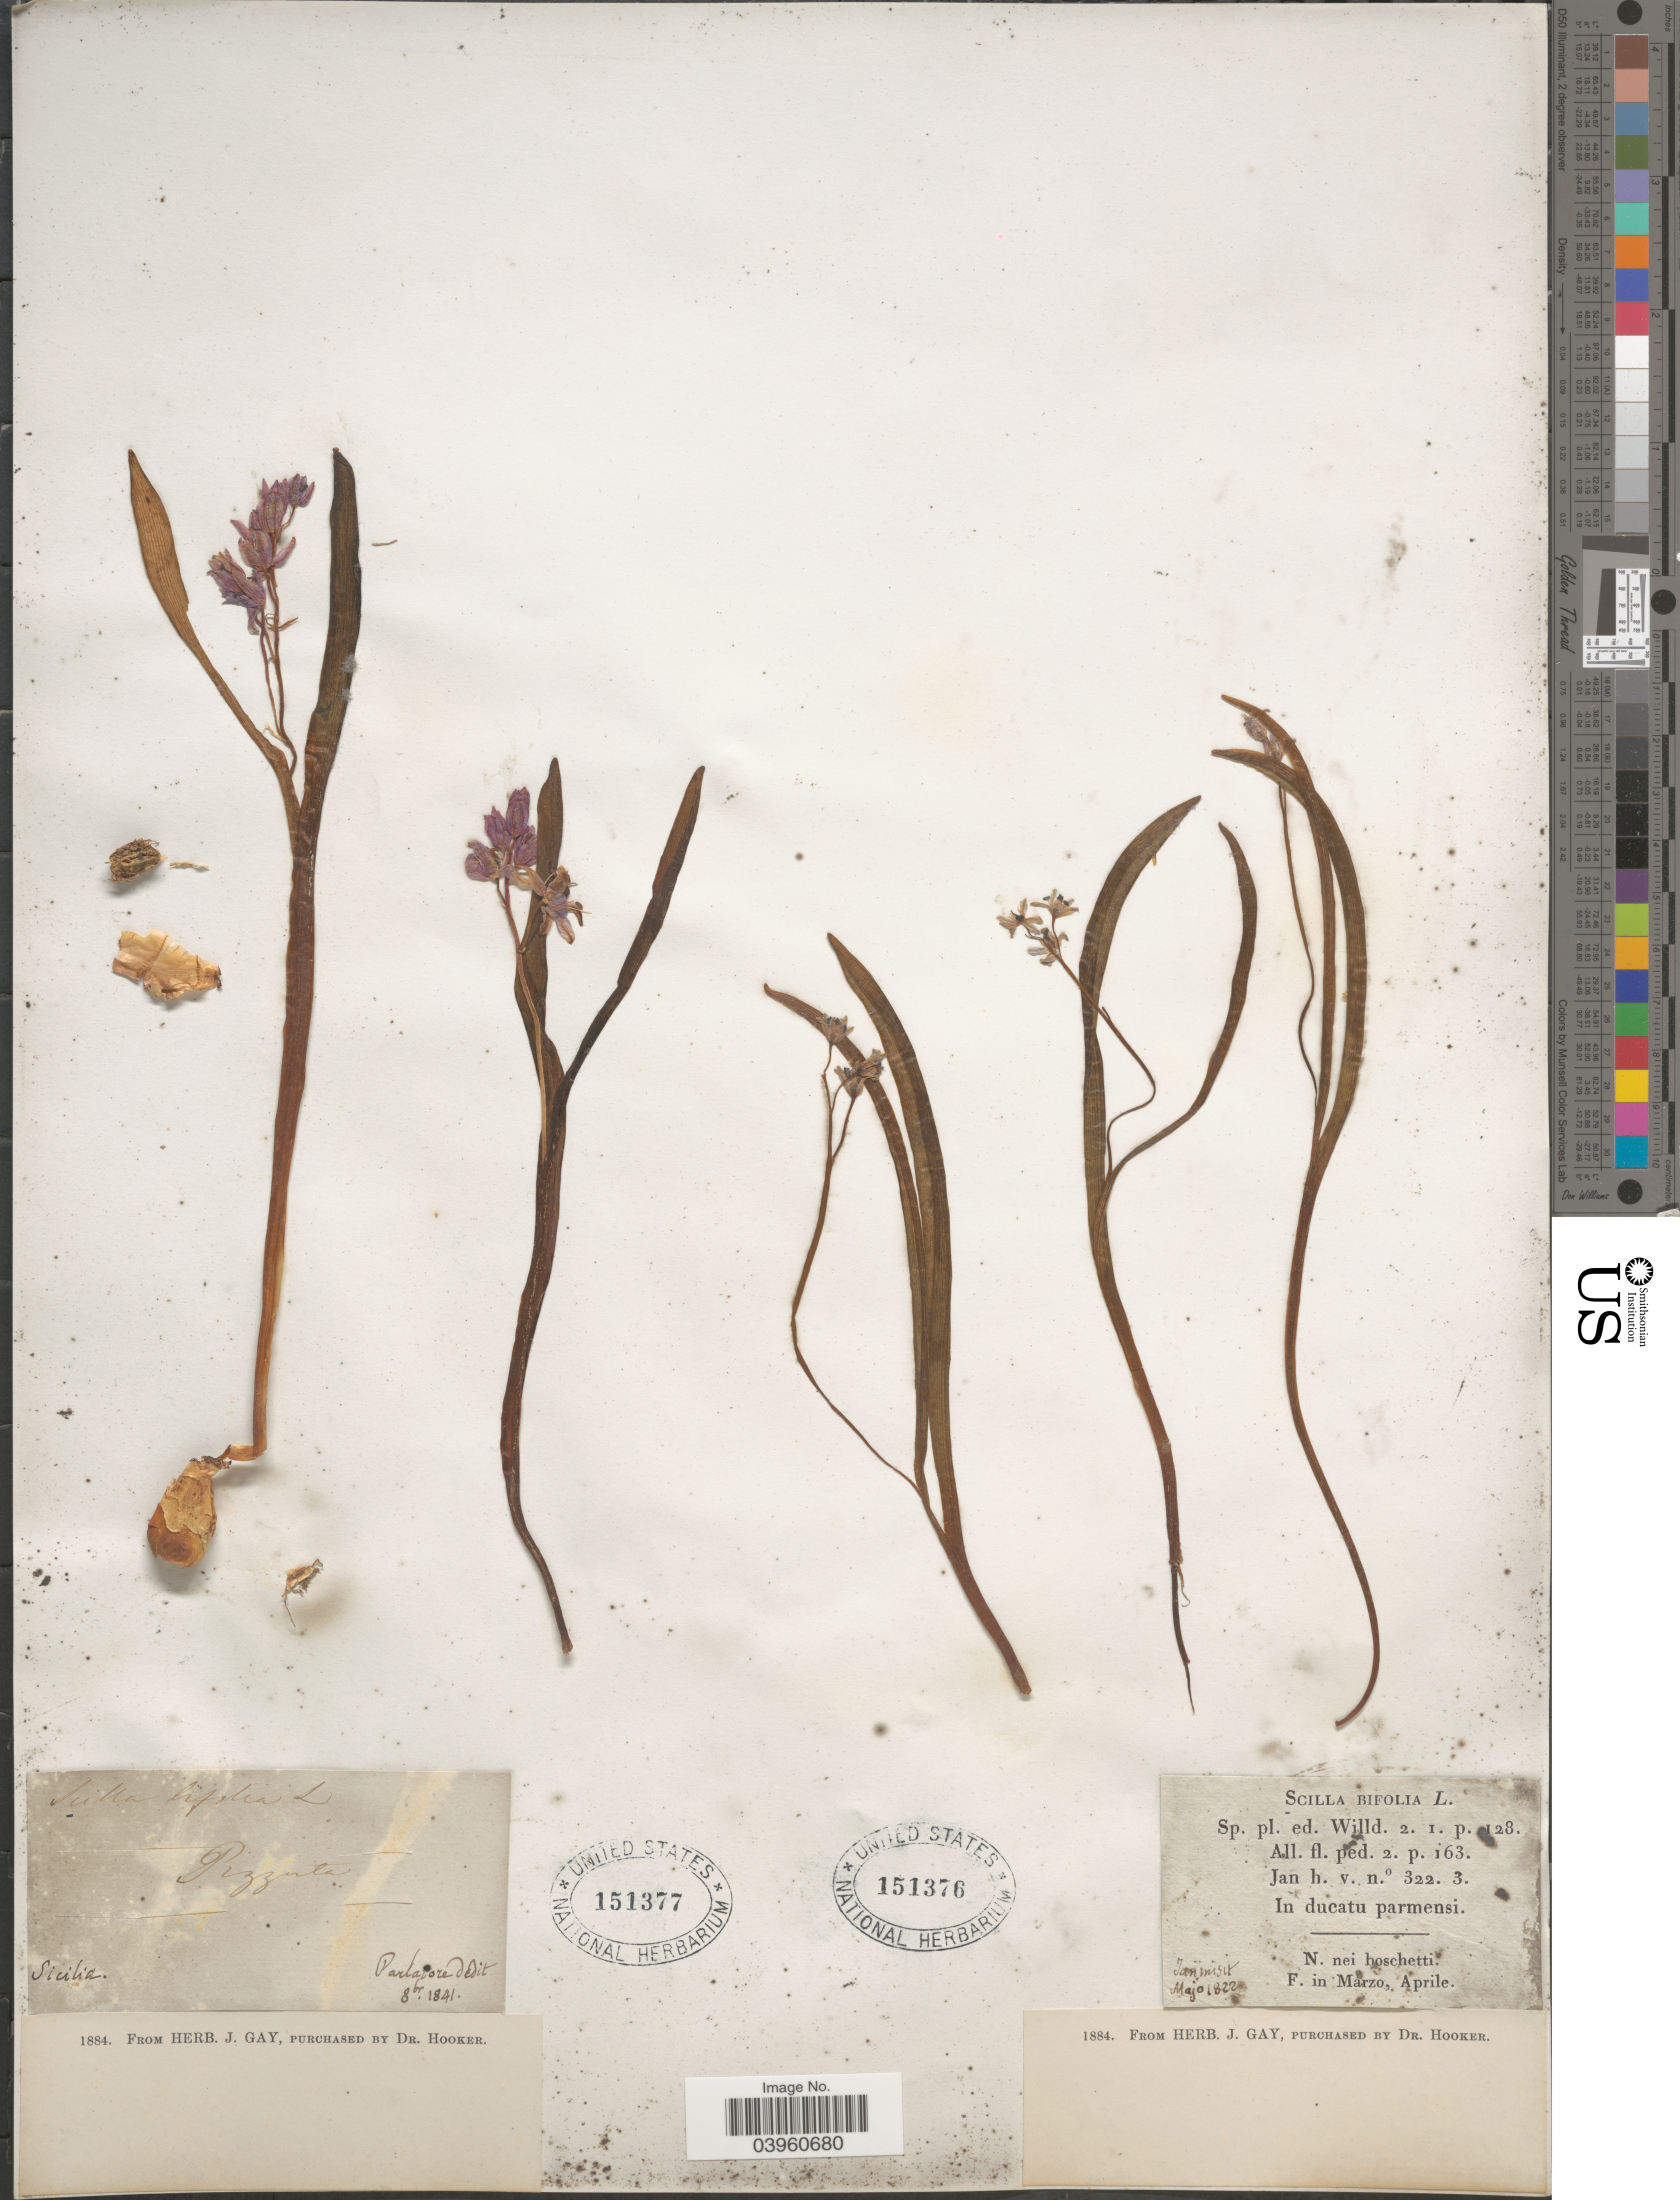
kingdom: Plantae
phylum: Tracheophyta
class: Liliopsida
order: Asparagales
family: Asparagaceae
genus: Scilla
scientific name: Scilla bifolia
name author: L.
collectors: ex herb. J. Gay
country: Italy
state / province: Siciliana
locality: Pizzuta [interpreted] [unsure placement]. Sicilia.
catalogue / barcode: US 151377